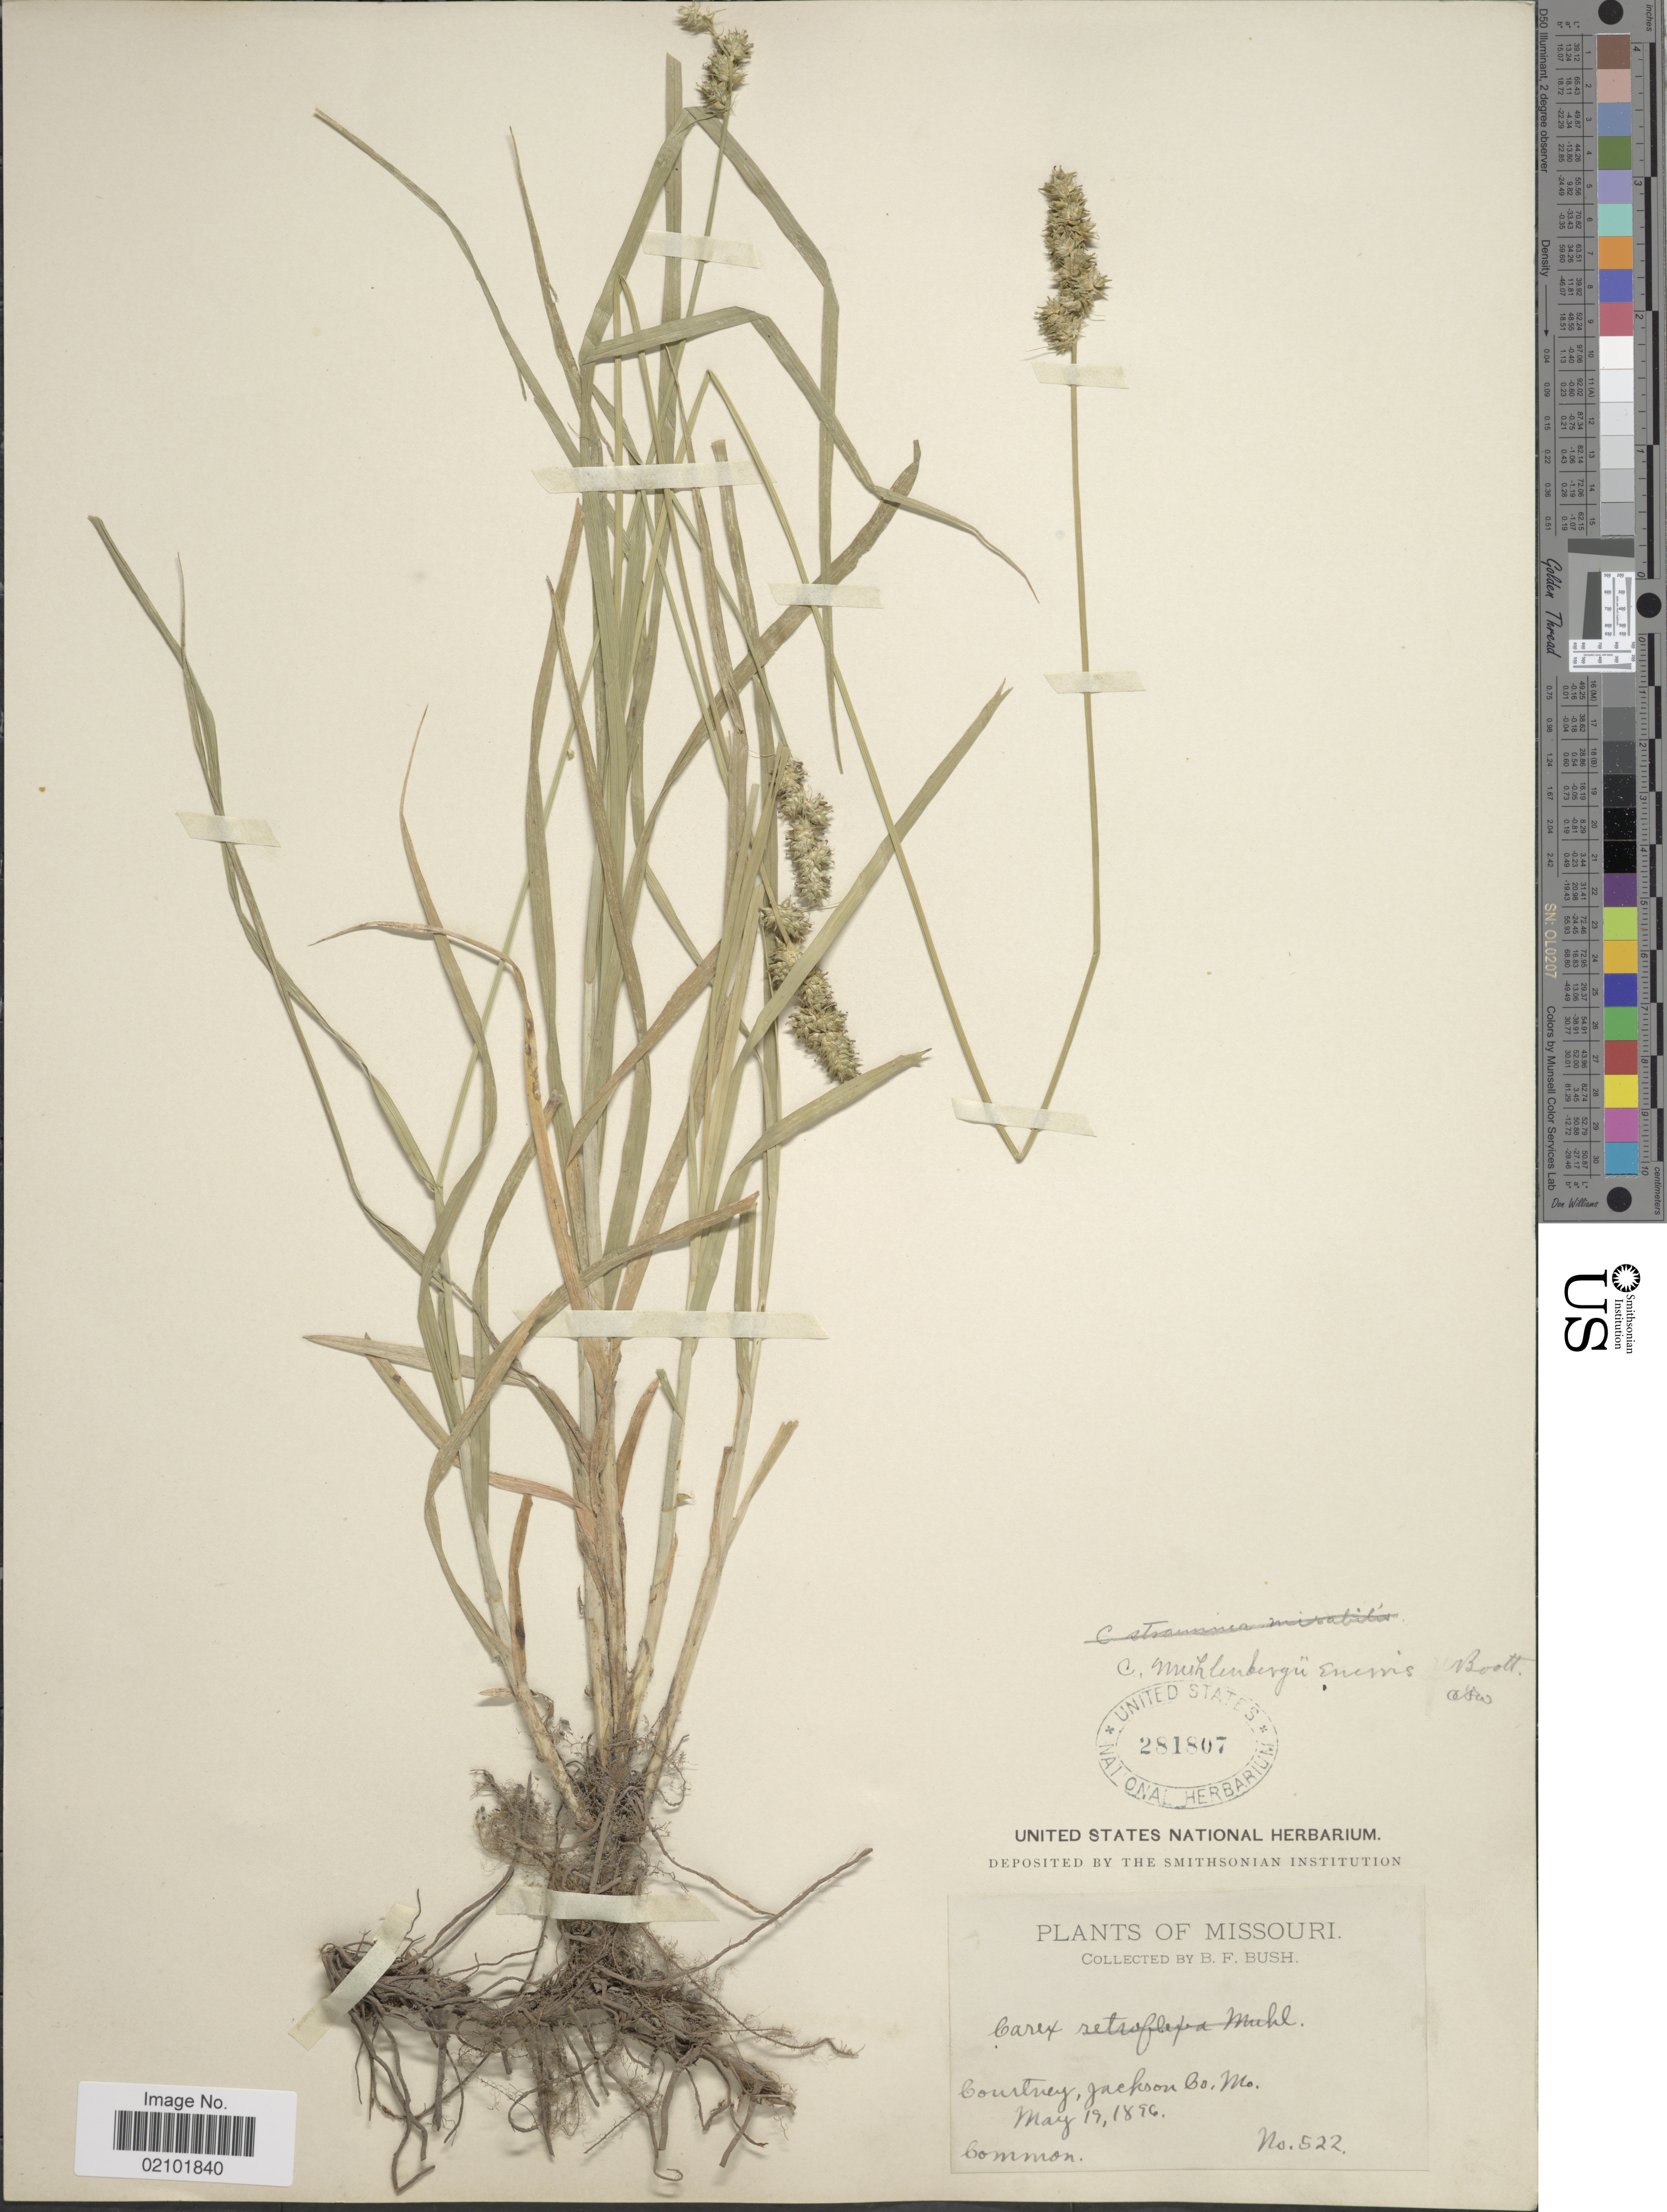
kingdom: Plantae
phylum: Tracheophyta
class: Liliopsida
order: Poales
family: Cyperaceae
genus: Carex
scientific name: Carex aggregata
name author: Mack.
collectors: B. F. Bush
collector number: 522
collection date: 1896-05-19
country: United States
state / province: Missouri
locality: Courtney, Jackson Co.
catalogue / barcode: US 281807